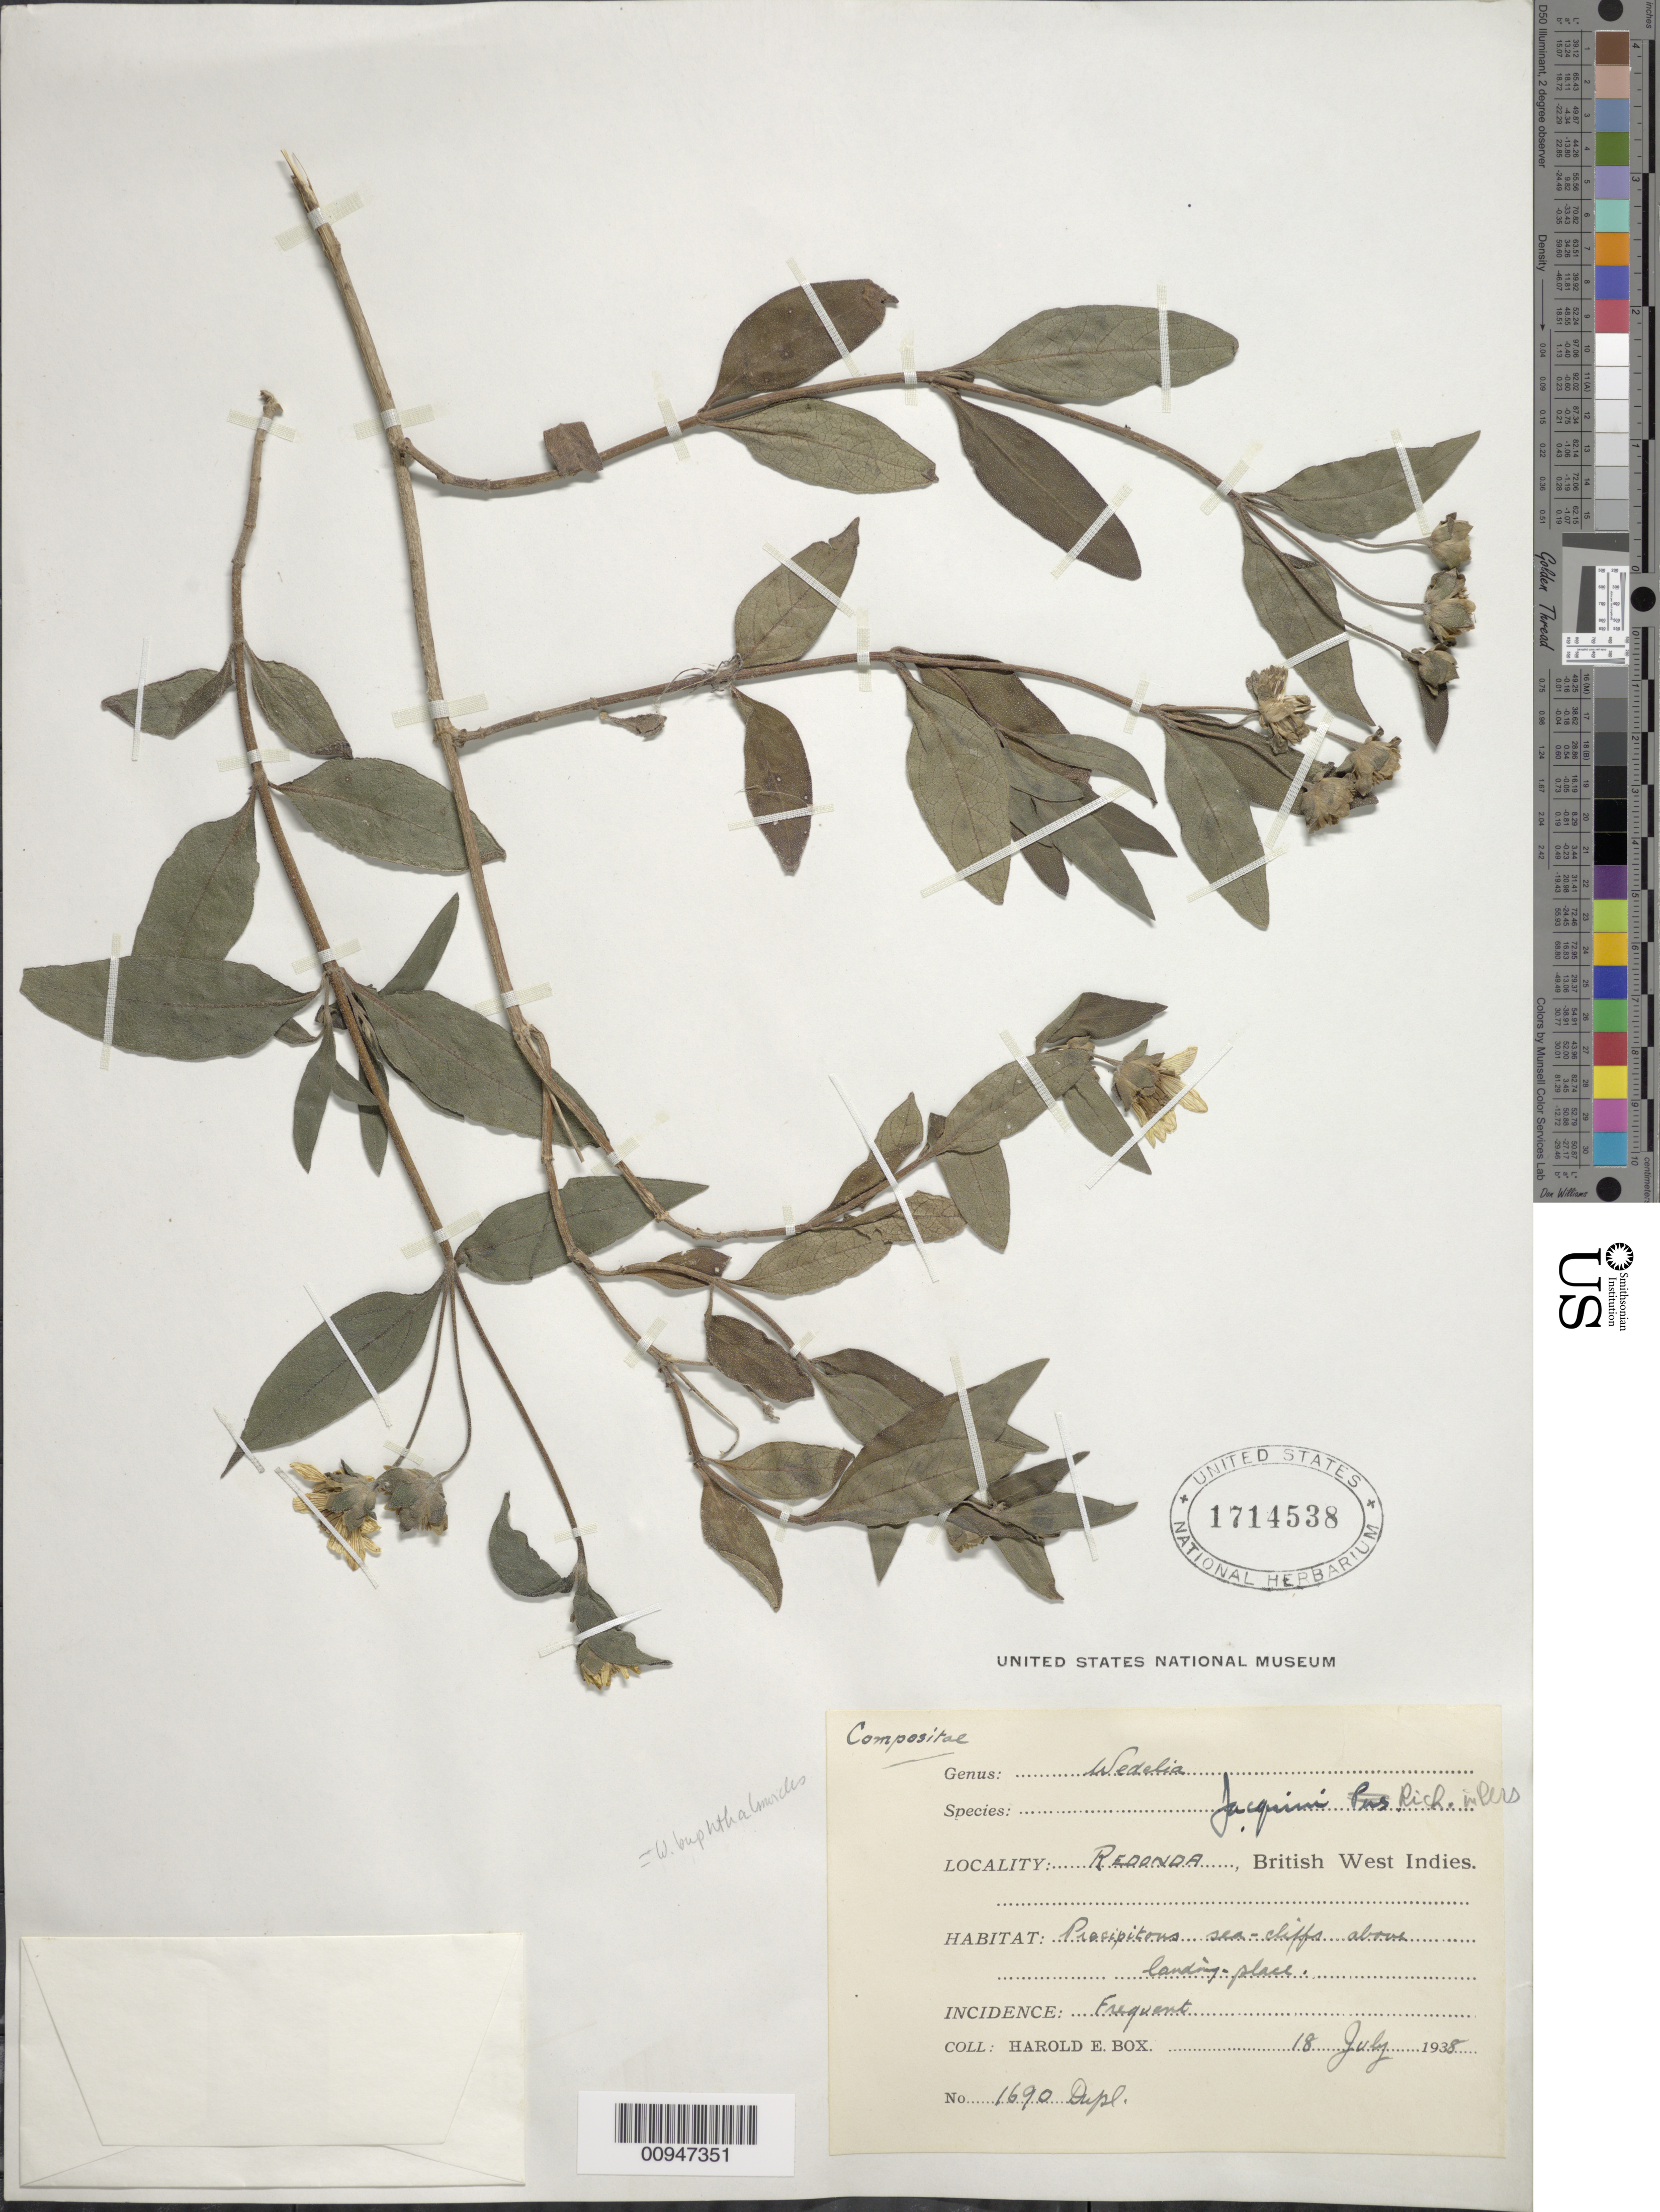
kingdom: Plantae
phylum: Tracheophyta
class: Magnoliopsida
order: Asterales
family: Asteraceae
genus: Wedelia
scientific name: Wedelia calycina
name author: Rich.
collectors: H. E. Box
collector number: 1690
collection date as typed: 18 Jul 1938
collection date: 1938-07-18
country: Antigua and Barbuda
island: Redonda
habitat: Precipitous sea-cliffs above landing place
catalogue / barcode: US 1714538